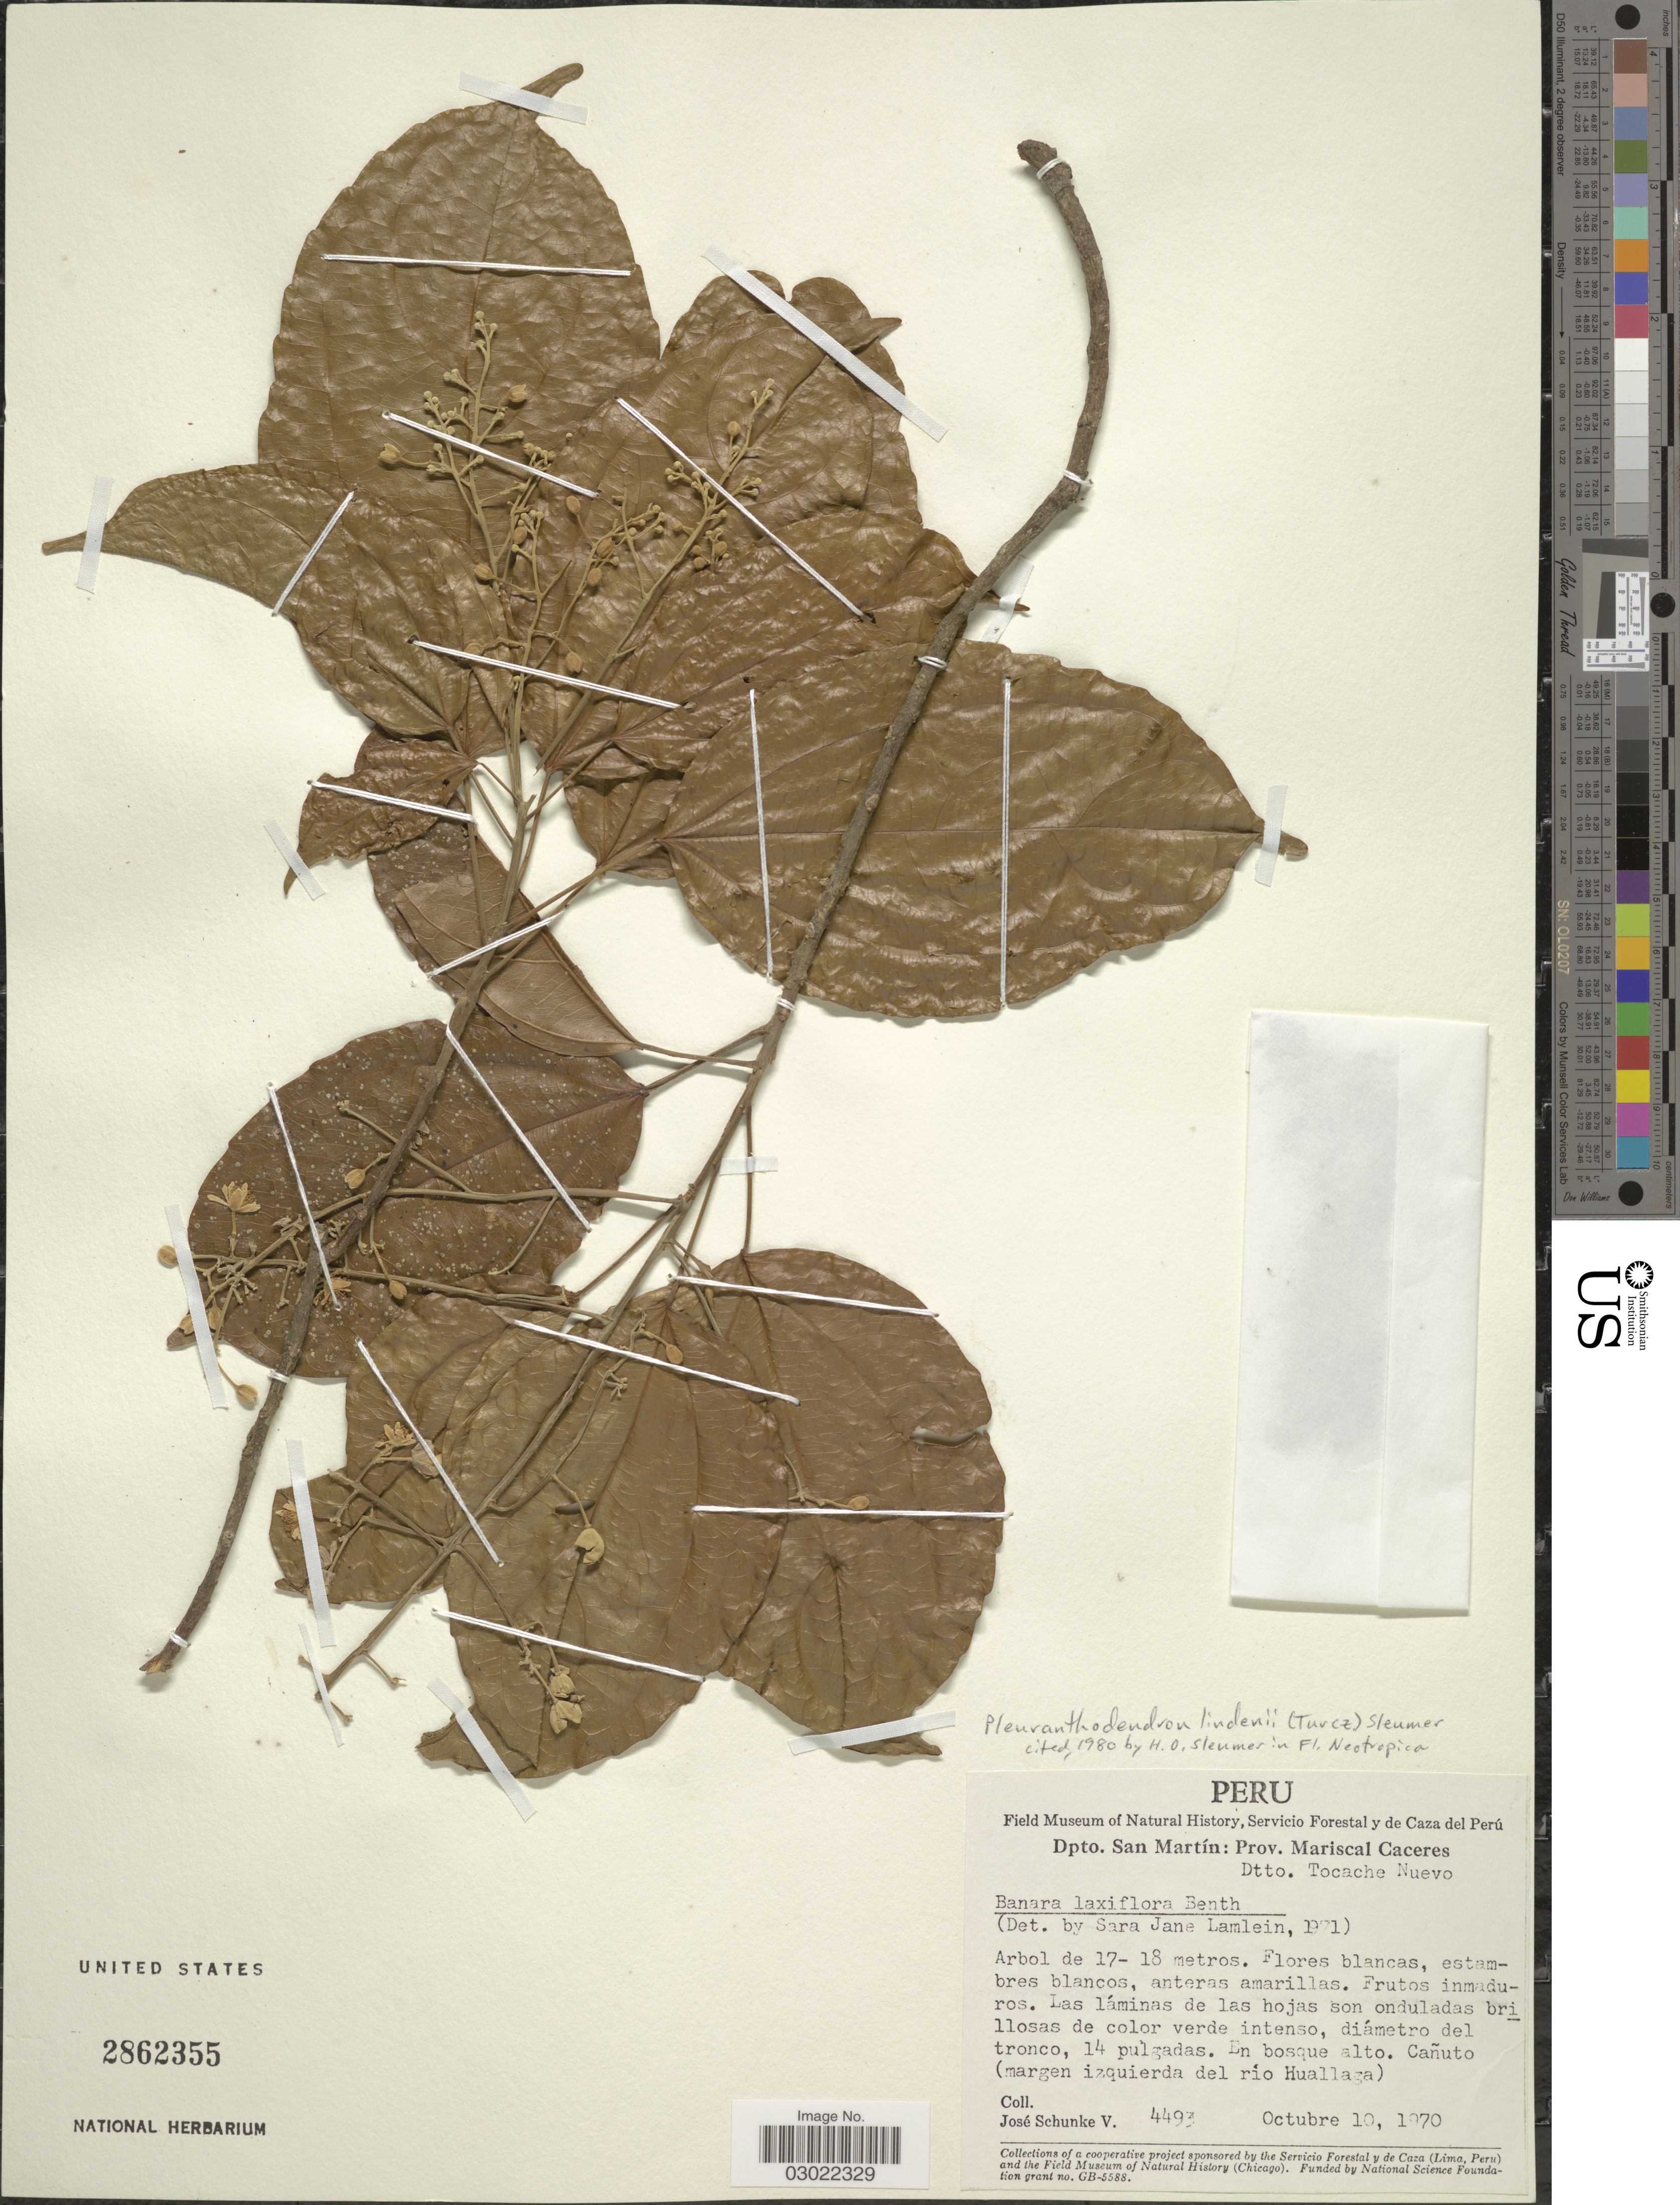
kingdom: Plantae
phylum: Tracheophyta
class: Magnoliopsida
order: Malpighiales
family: Salicaceae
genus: Pleuranthodendron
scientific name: Pleuranthodendron lindenii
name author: (Turcz.) Sleumer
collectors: J. Schunke Vigo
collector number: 4493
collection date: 1970-10-10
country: Peru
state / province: San Martín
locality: Dpto. San Martín: Prov. Mariscal Caceres. Dtto. Tocache Nuevo. En bosque alto. Cañuto (margen izquierda del río Huallaga).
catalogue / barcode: US 2862355